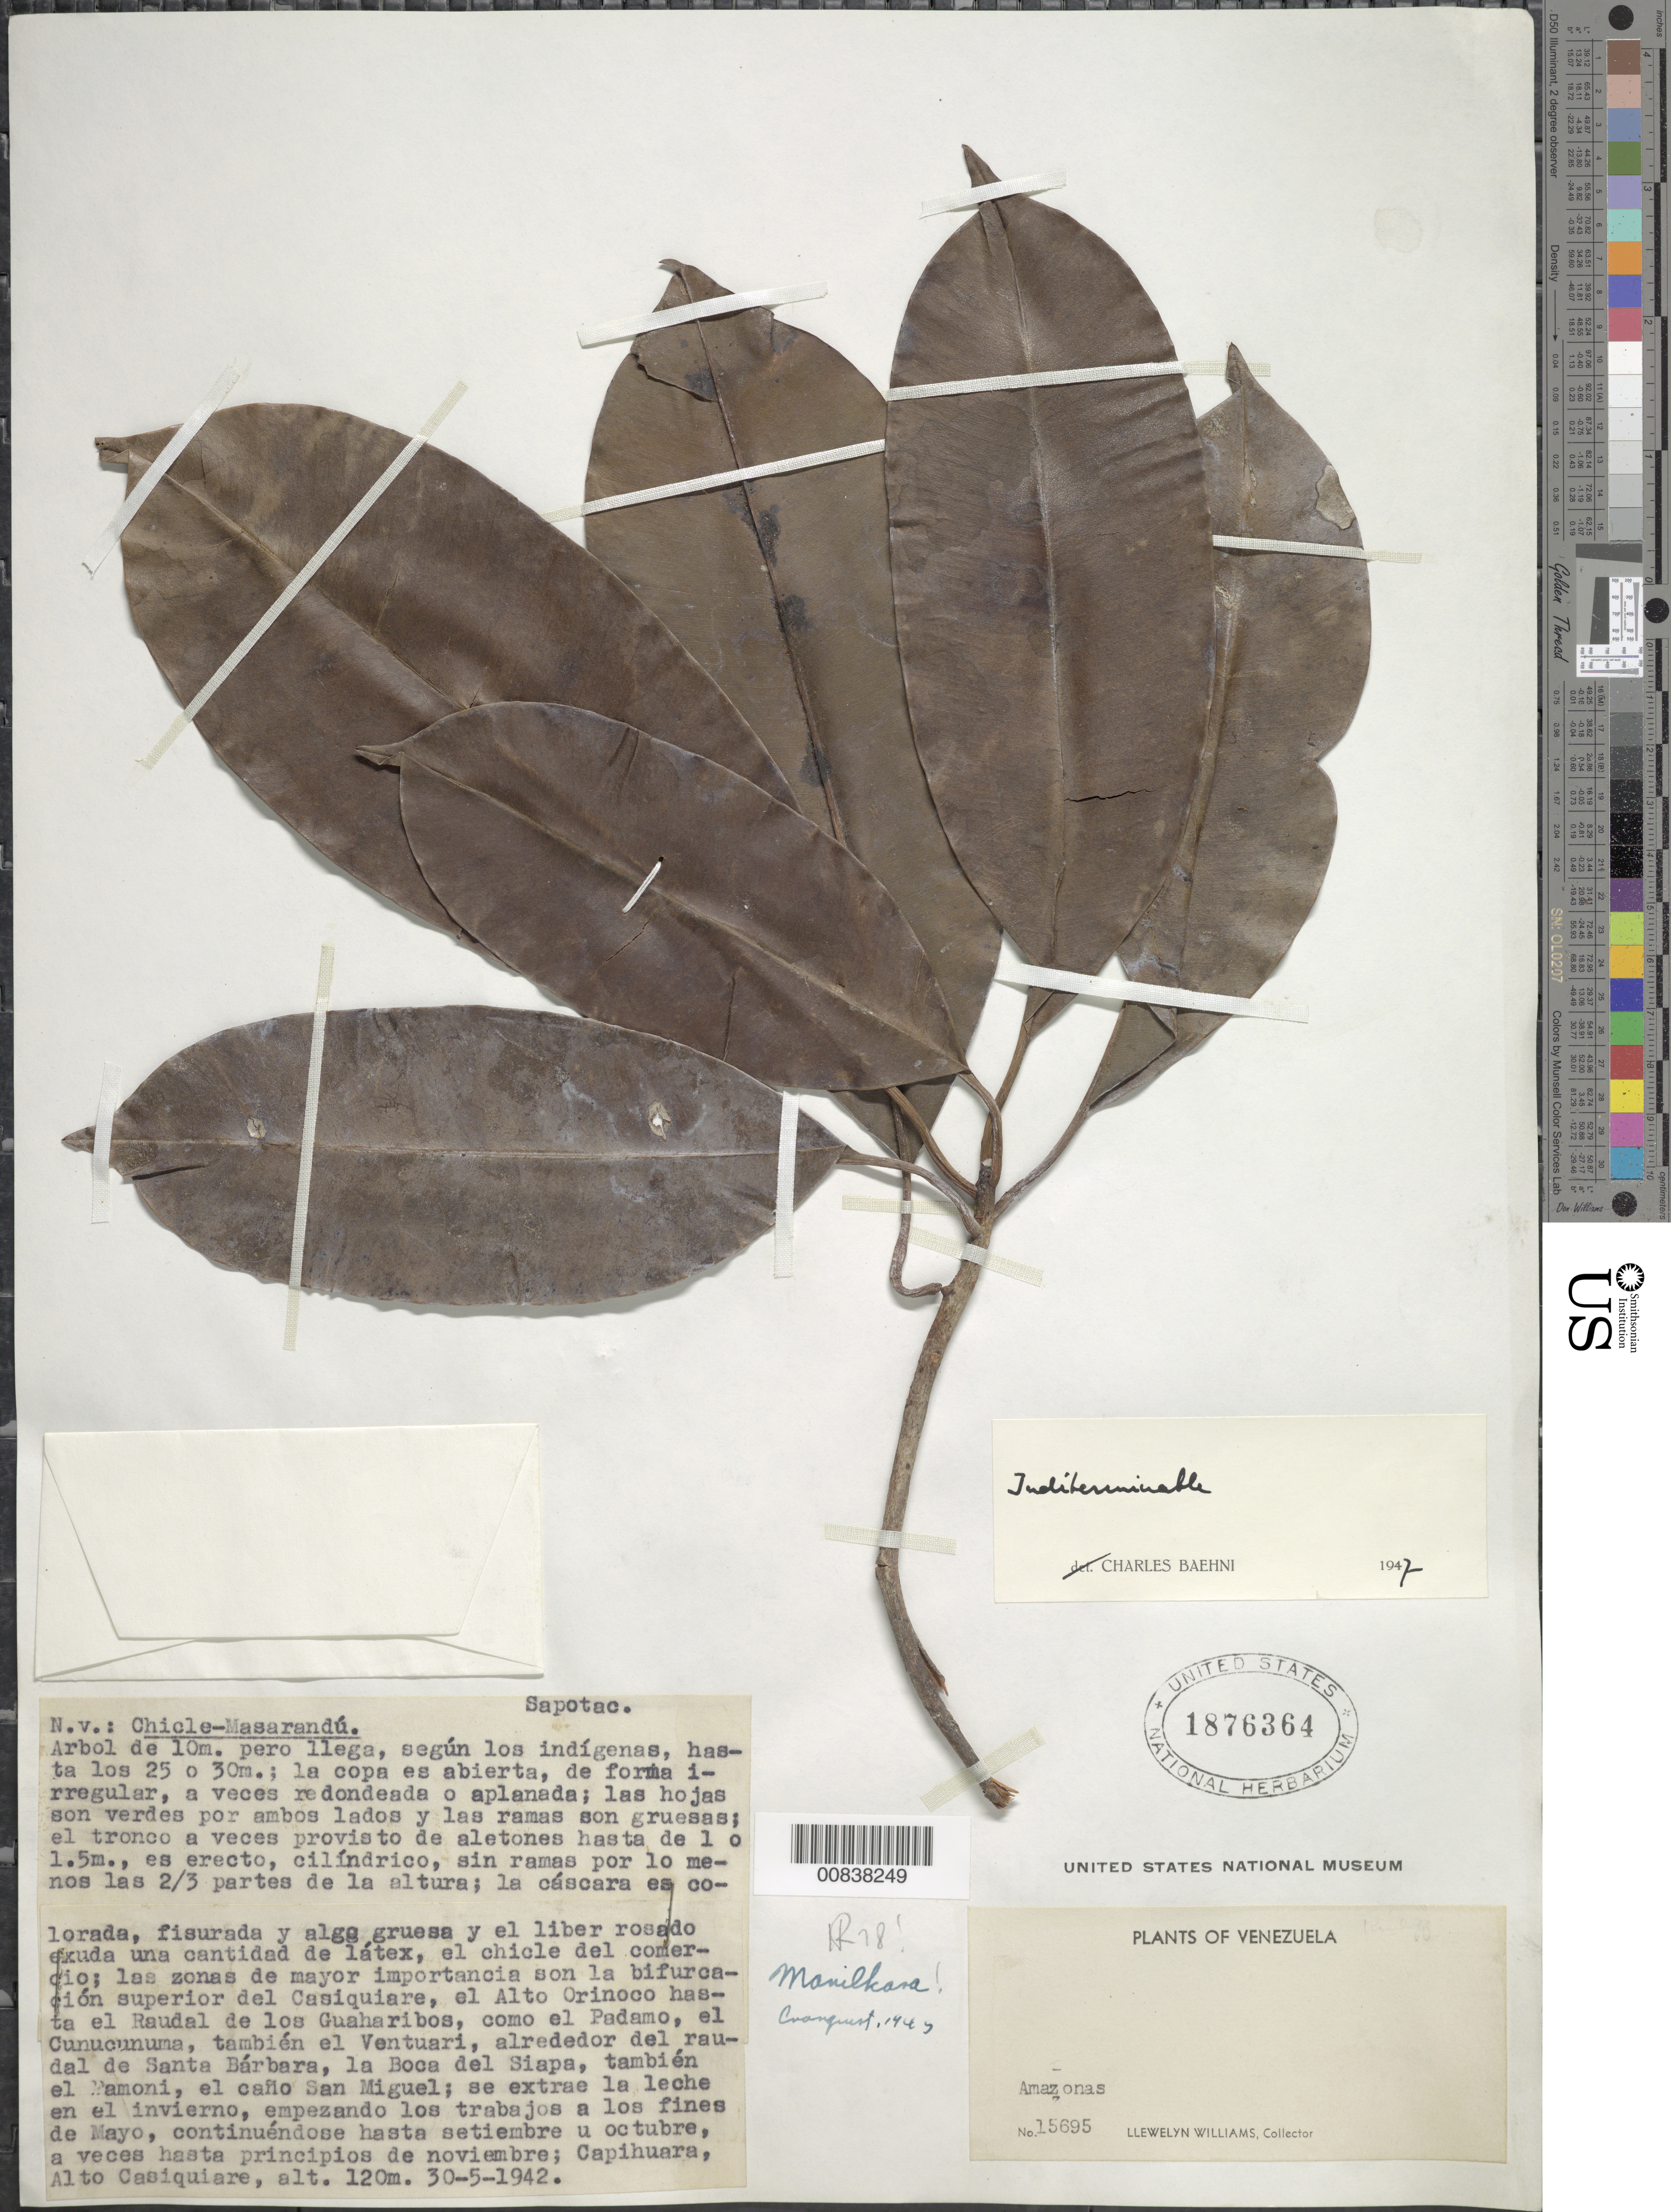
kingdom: Plantae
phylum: Tracheophyta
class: Magnoliopsida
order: Ericales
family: Sapotaceae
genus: Manilkara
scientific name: Manilkara sp.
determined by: Cronquist, A. J.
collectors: Ll. Williams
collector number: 15695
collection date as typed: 30-May-42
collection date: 1942-05-30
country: Venezuela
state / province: Amazonas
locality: Capihuara, Alto Casiquiare; bifurcacion superior del Casiquiare, el Alto Orinoco hasta el Raudal de los Guaharibos, como el Padamo, el Cunucunuma, tambien el Ventuari, ald del raudal de Santa Barbara, la Boca..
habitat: Sobre los arboles en las margenes pobladas del rio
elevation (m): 120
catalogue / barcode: US 1876364